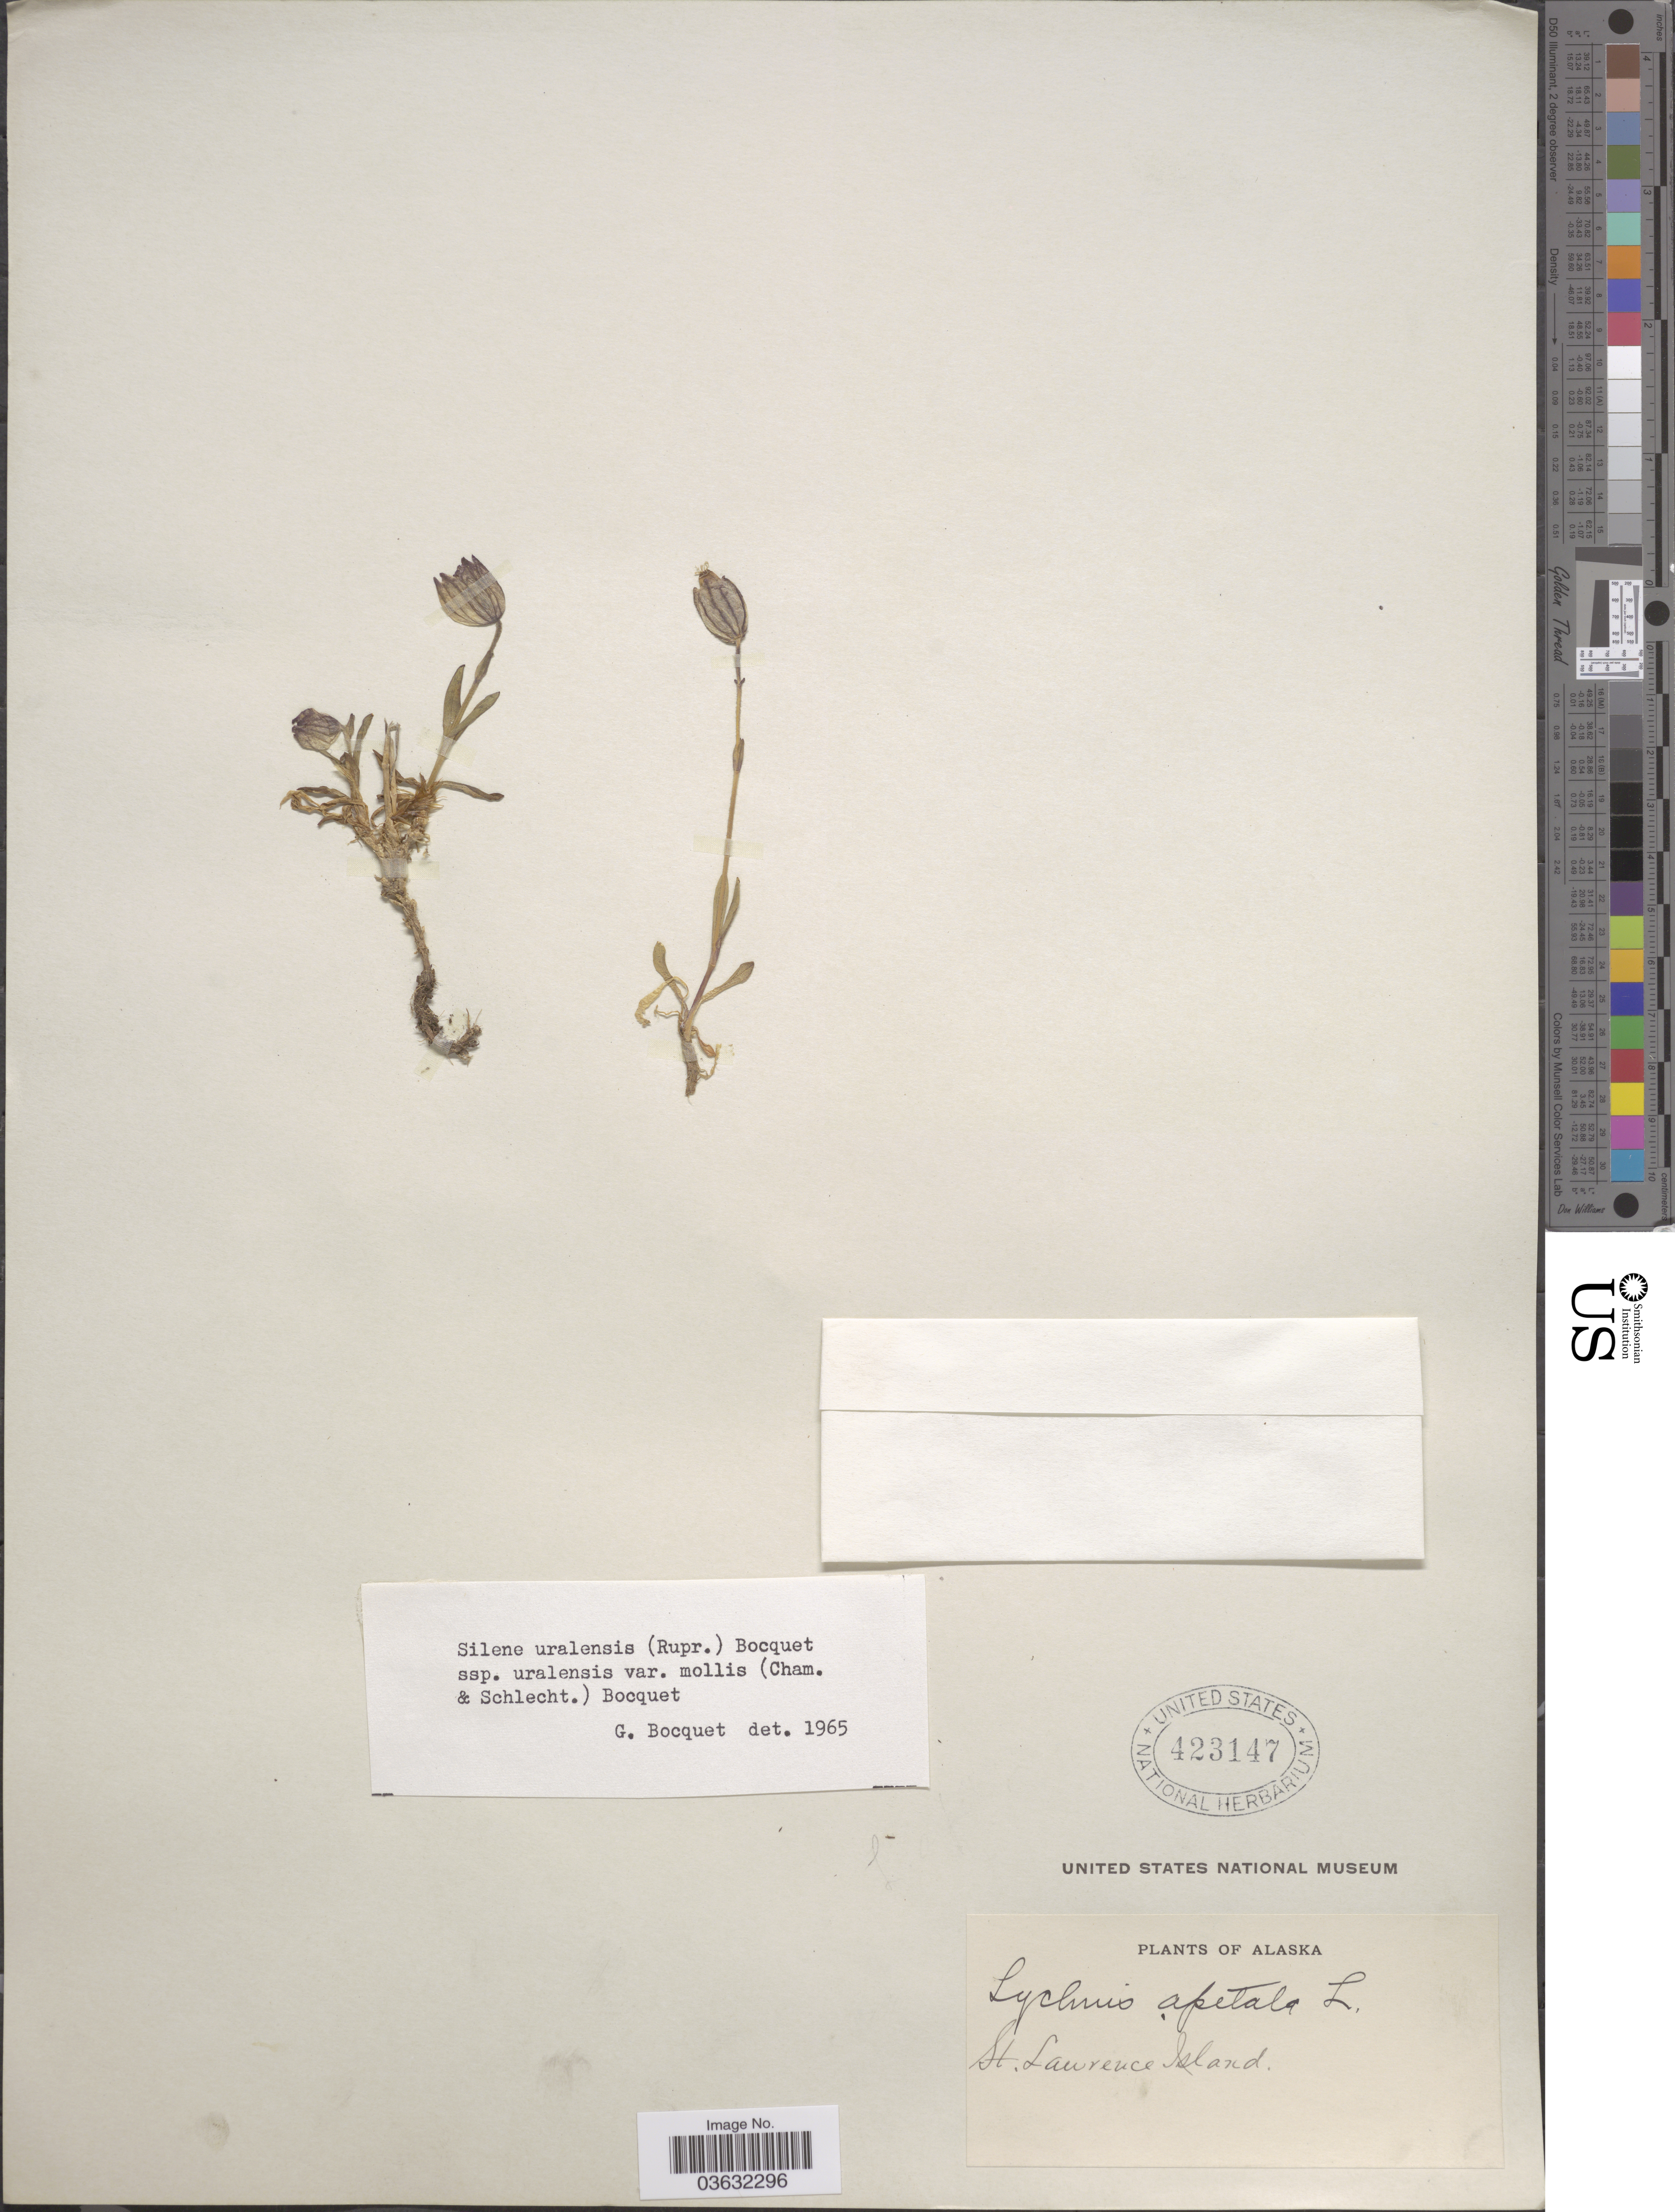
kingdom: Plantae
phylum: Tracheophyta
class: Magnoliopsida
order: Caryophyllales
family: Caryophyllaceae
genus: Silene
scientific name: Silene uralensis var. mollis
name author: (Cham. & Schltdl.) Bocquet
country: United States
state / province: Alaska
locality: St. Lawrence Island.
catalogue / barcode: US 423147